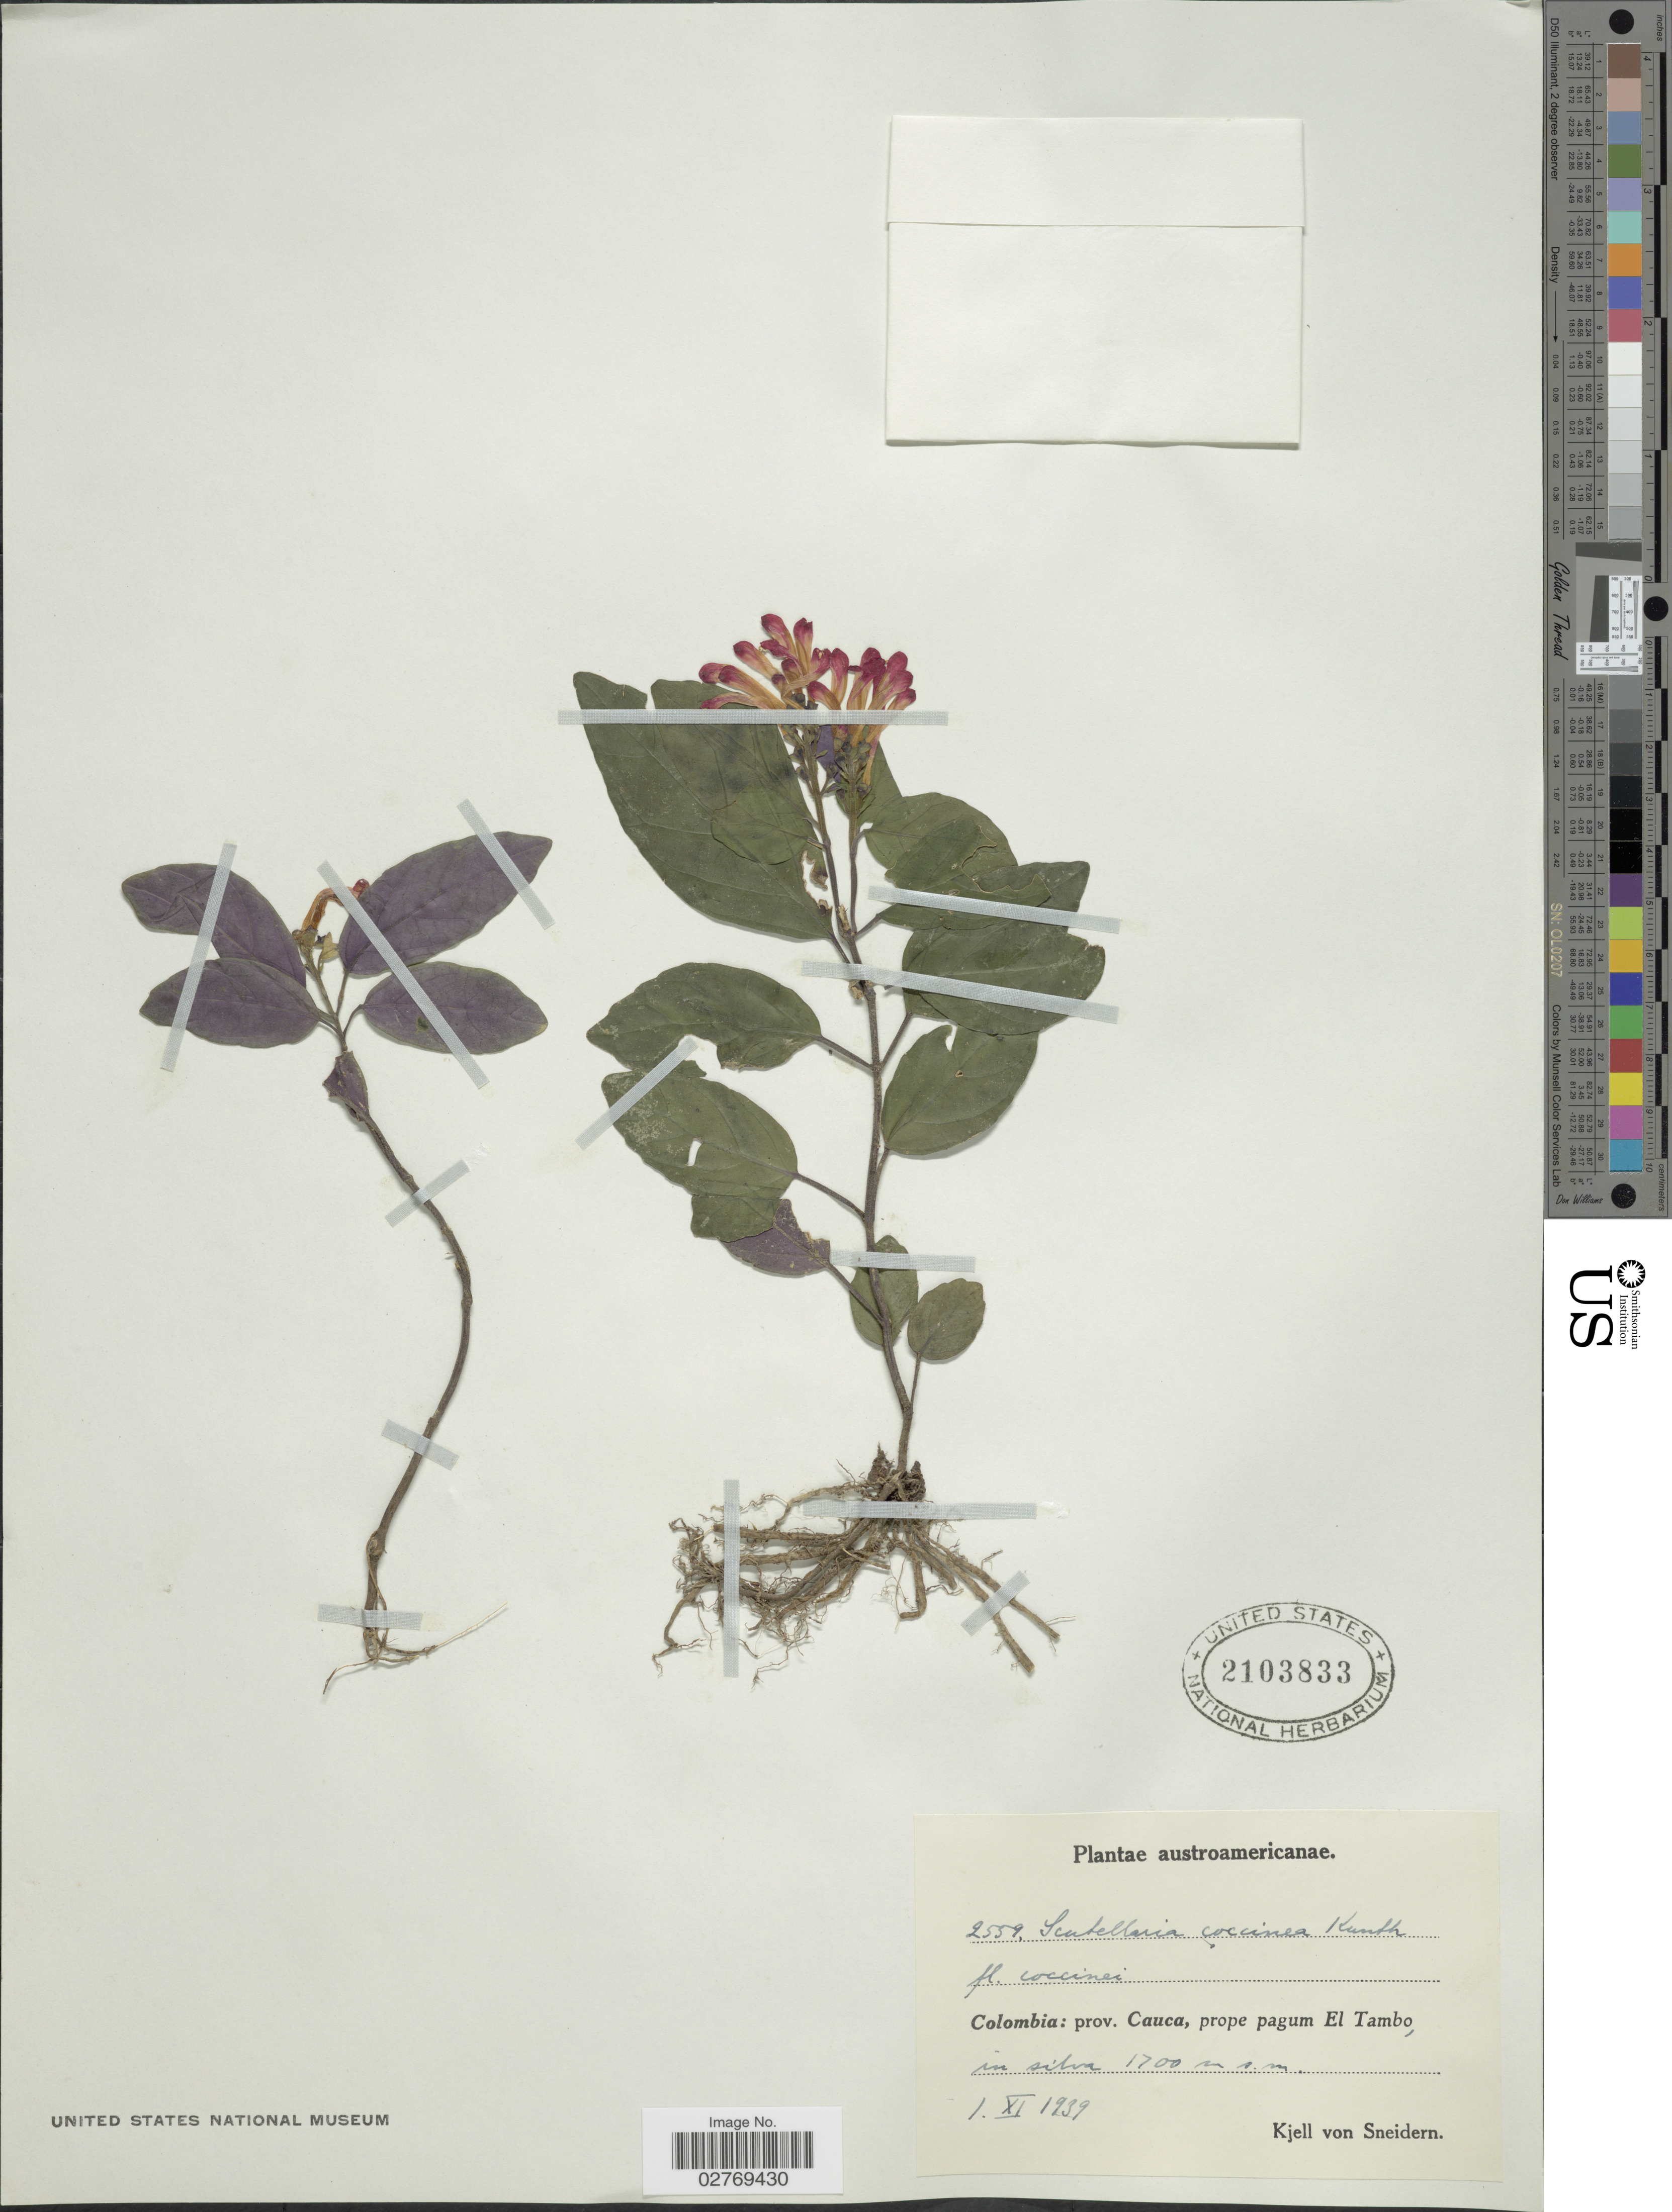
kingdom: Plantae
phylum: Tracheophyta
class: Magnoliopsida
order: Lamiales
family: Lamiaceae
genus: Scutellaria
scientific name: Scutellaria coccinea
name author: Kunth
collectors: K. von Sneidern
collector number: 2559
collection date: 1939-11-01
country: Colombia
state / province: Cauca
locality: Austroamericanae. Prov. Cauca, prope pagum El Tambo, in silva.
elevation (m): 1700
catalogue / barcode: US 2103833